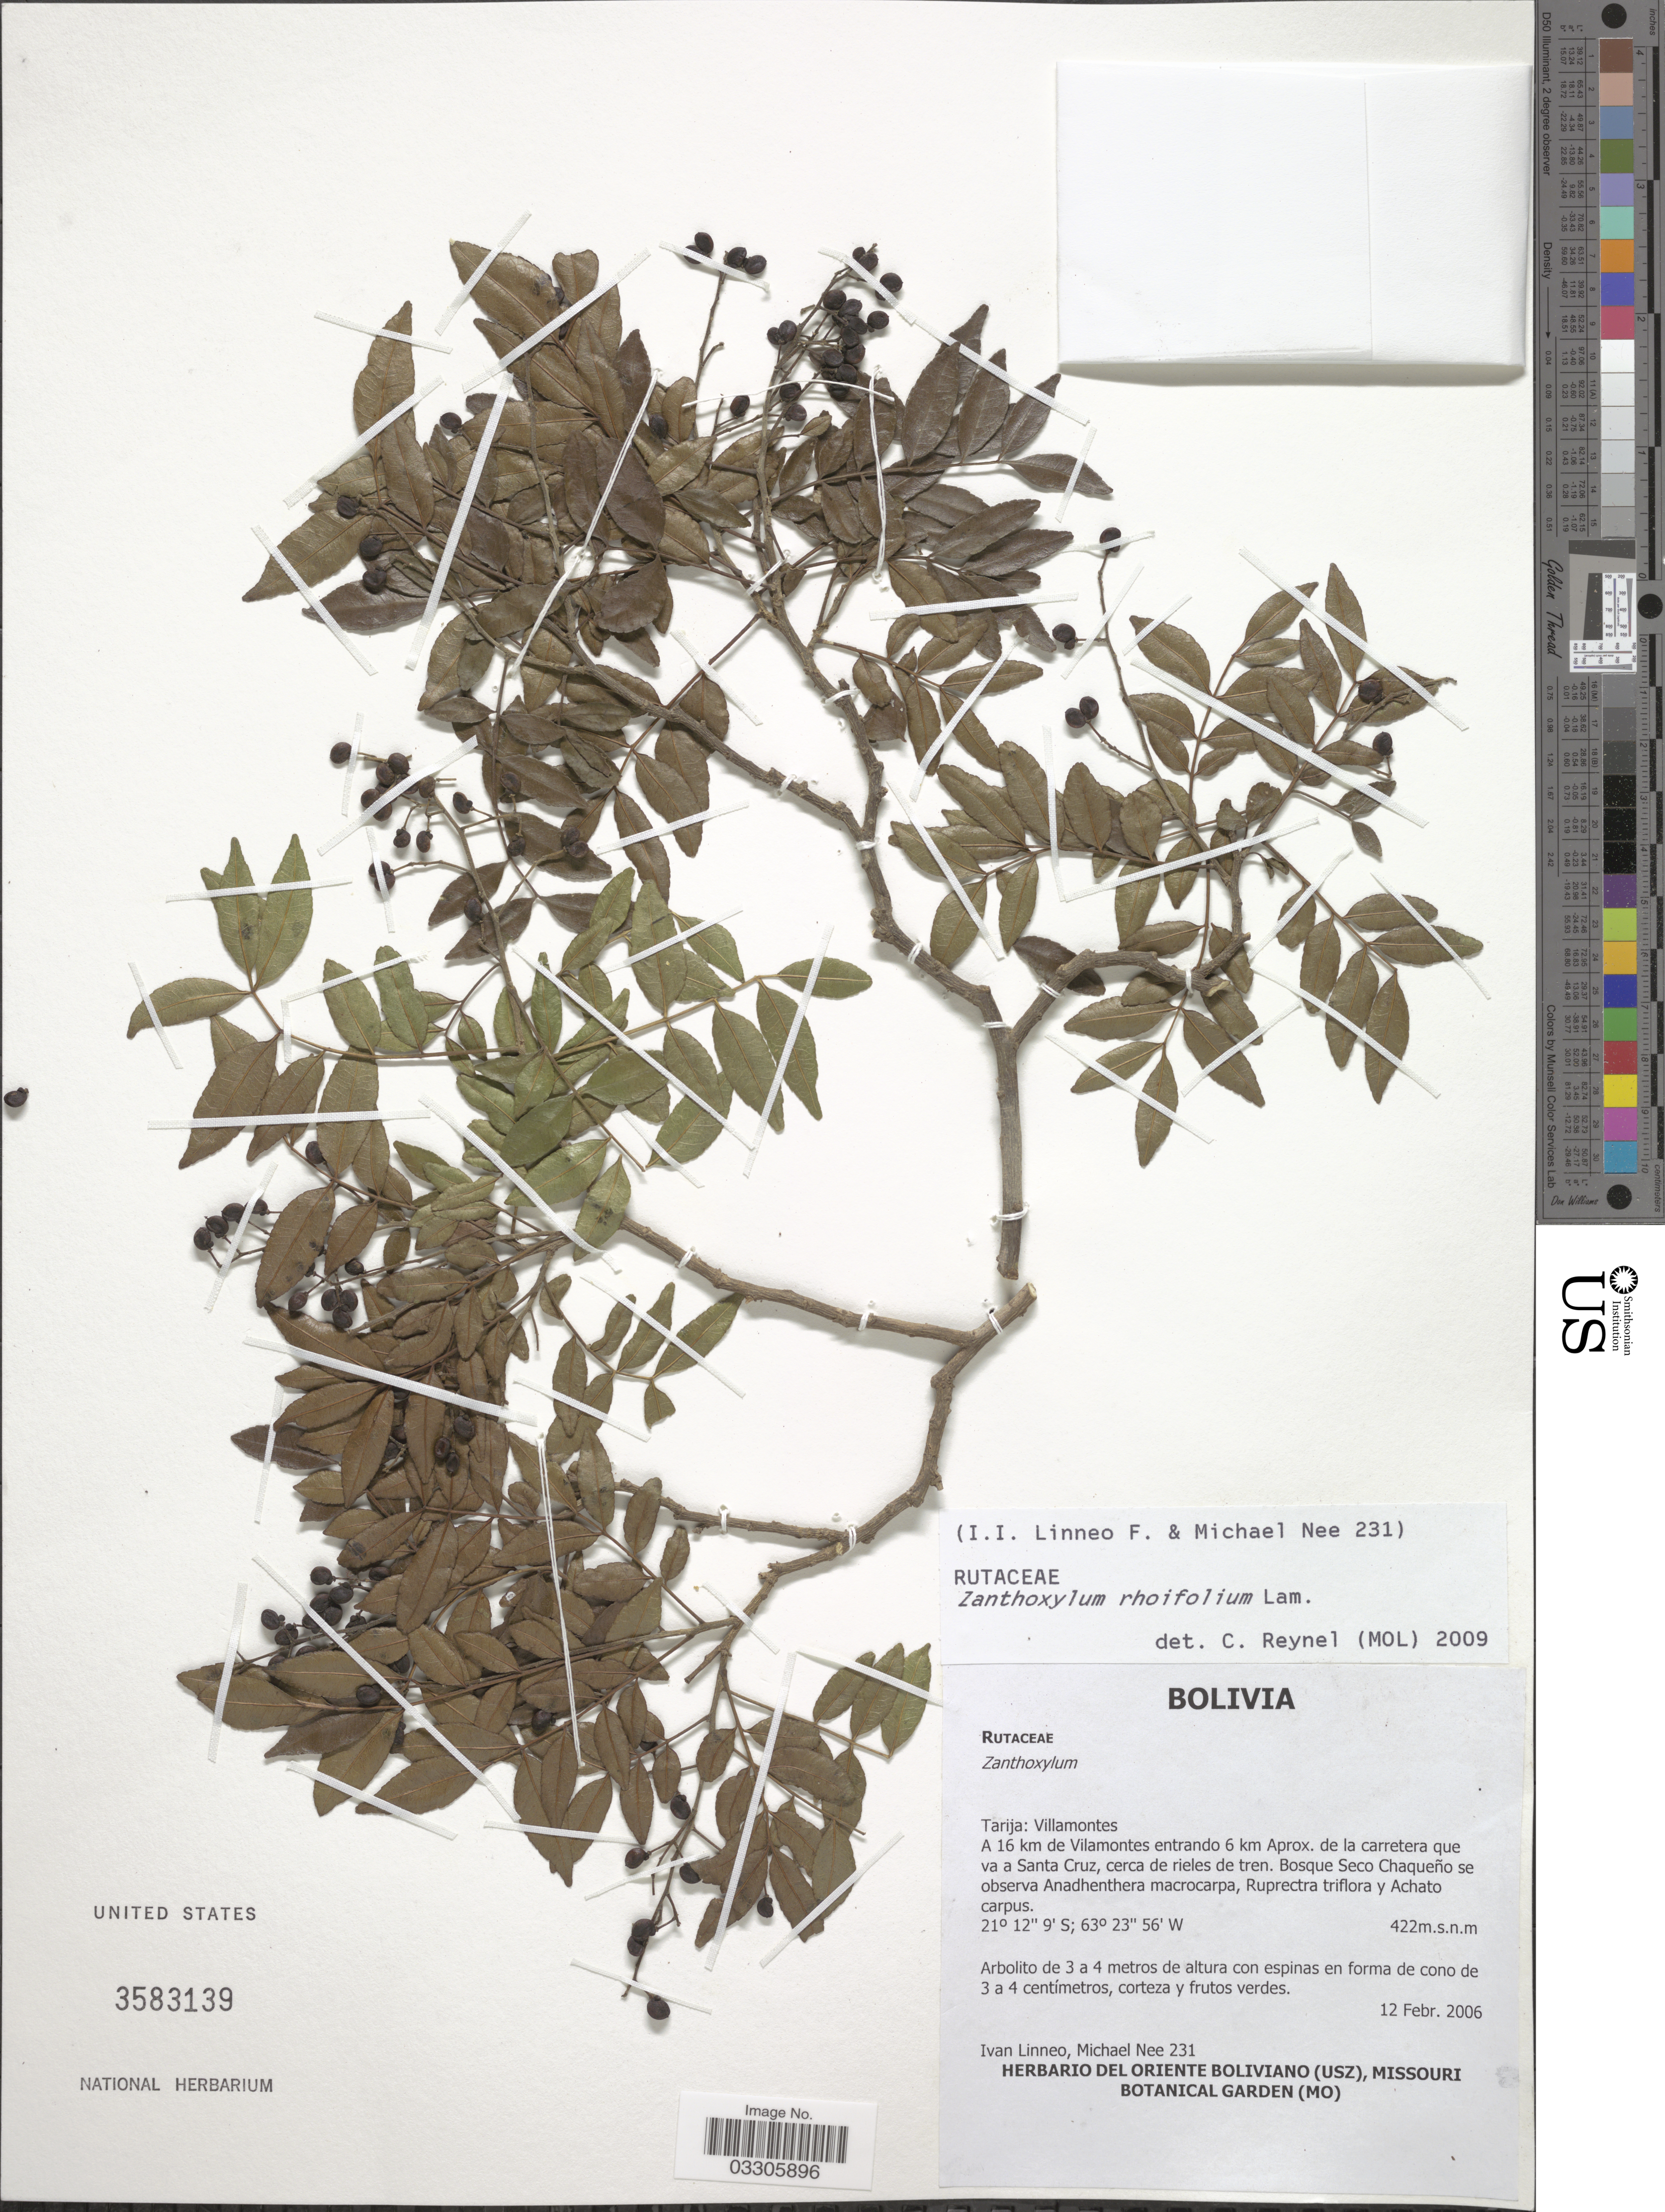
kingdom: Plantae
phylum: Tracheophyta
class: Magnoliopsida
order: Sapindales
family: Rutaceae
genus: Zanthoxylum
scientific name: Zanthoxylum rhoifolium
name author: Lam.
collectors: I. Linneo & M. Nee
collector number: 231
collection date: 2006-02-12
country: Bolivia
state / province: Tarija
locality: Villamontes, A 16 km de Vilamontes entrando 6 km Aprox. de la carretera que va a Santa Cruz, cerca de rieles de tren.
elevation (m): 422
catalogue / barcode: US 3583139